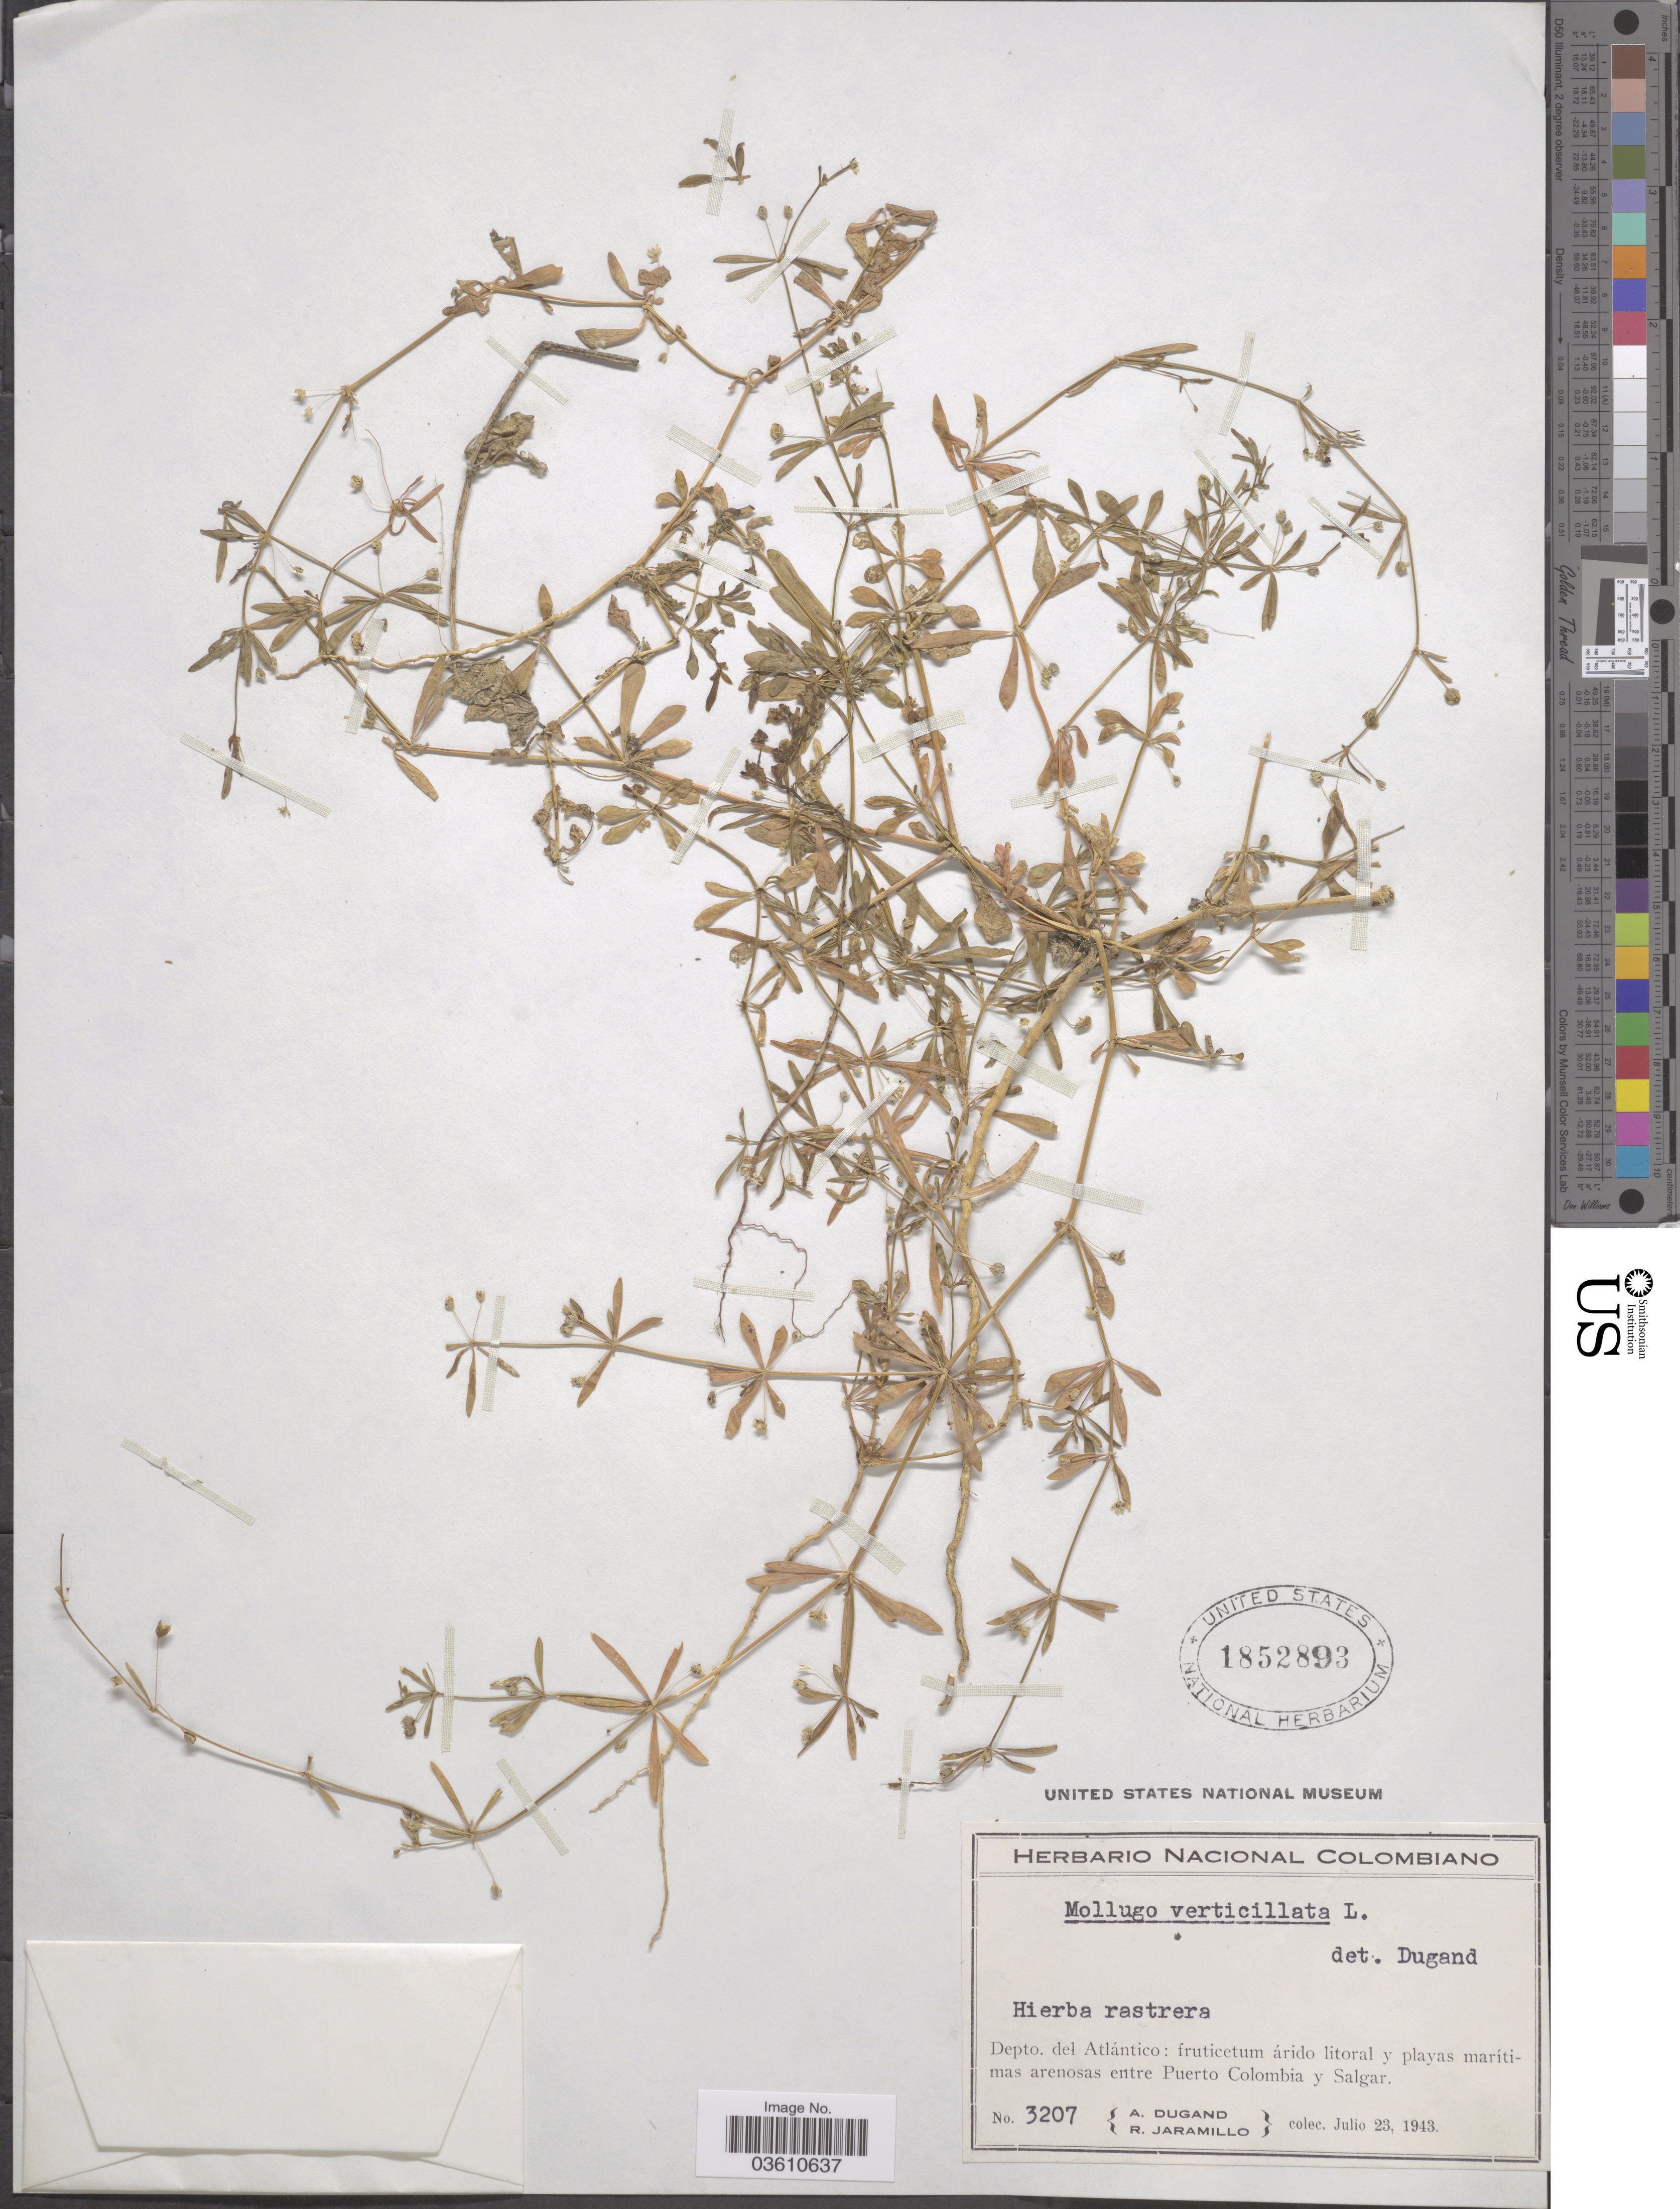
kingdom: Plantae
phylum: Tracheophyta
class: Magnoliopsida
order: Caryophyllales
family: Molluginaceae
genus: Mollugo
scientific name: Mollugo verticillata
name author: L.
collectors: A. Dugand & R. Jaramillo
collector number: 3207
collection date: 1943-07-23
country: Colombia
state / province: Atlántico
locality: Depto. del Atlántico: fruticetum árido litoral y playas marítimas arenosas entre Puerto Colombia y Salgar.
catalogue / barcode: US 1852893